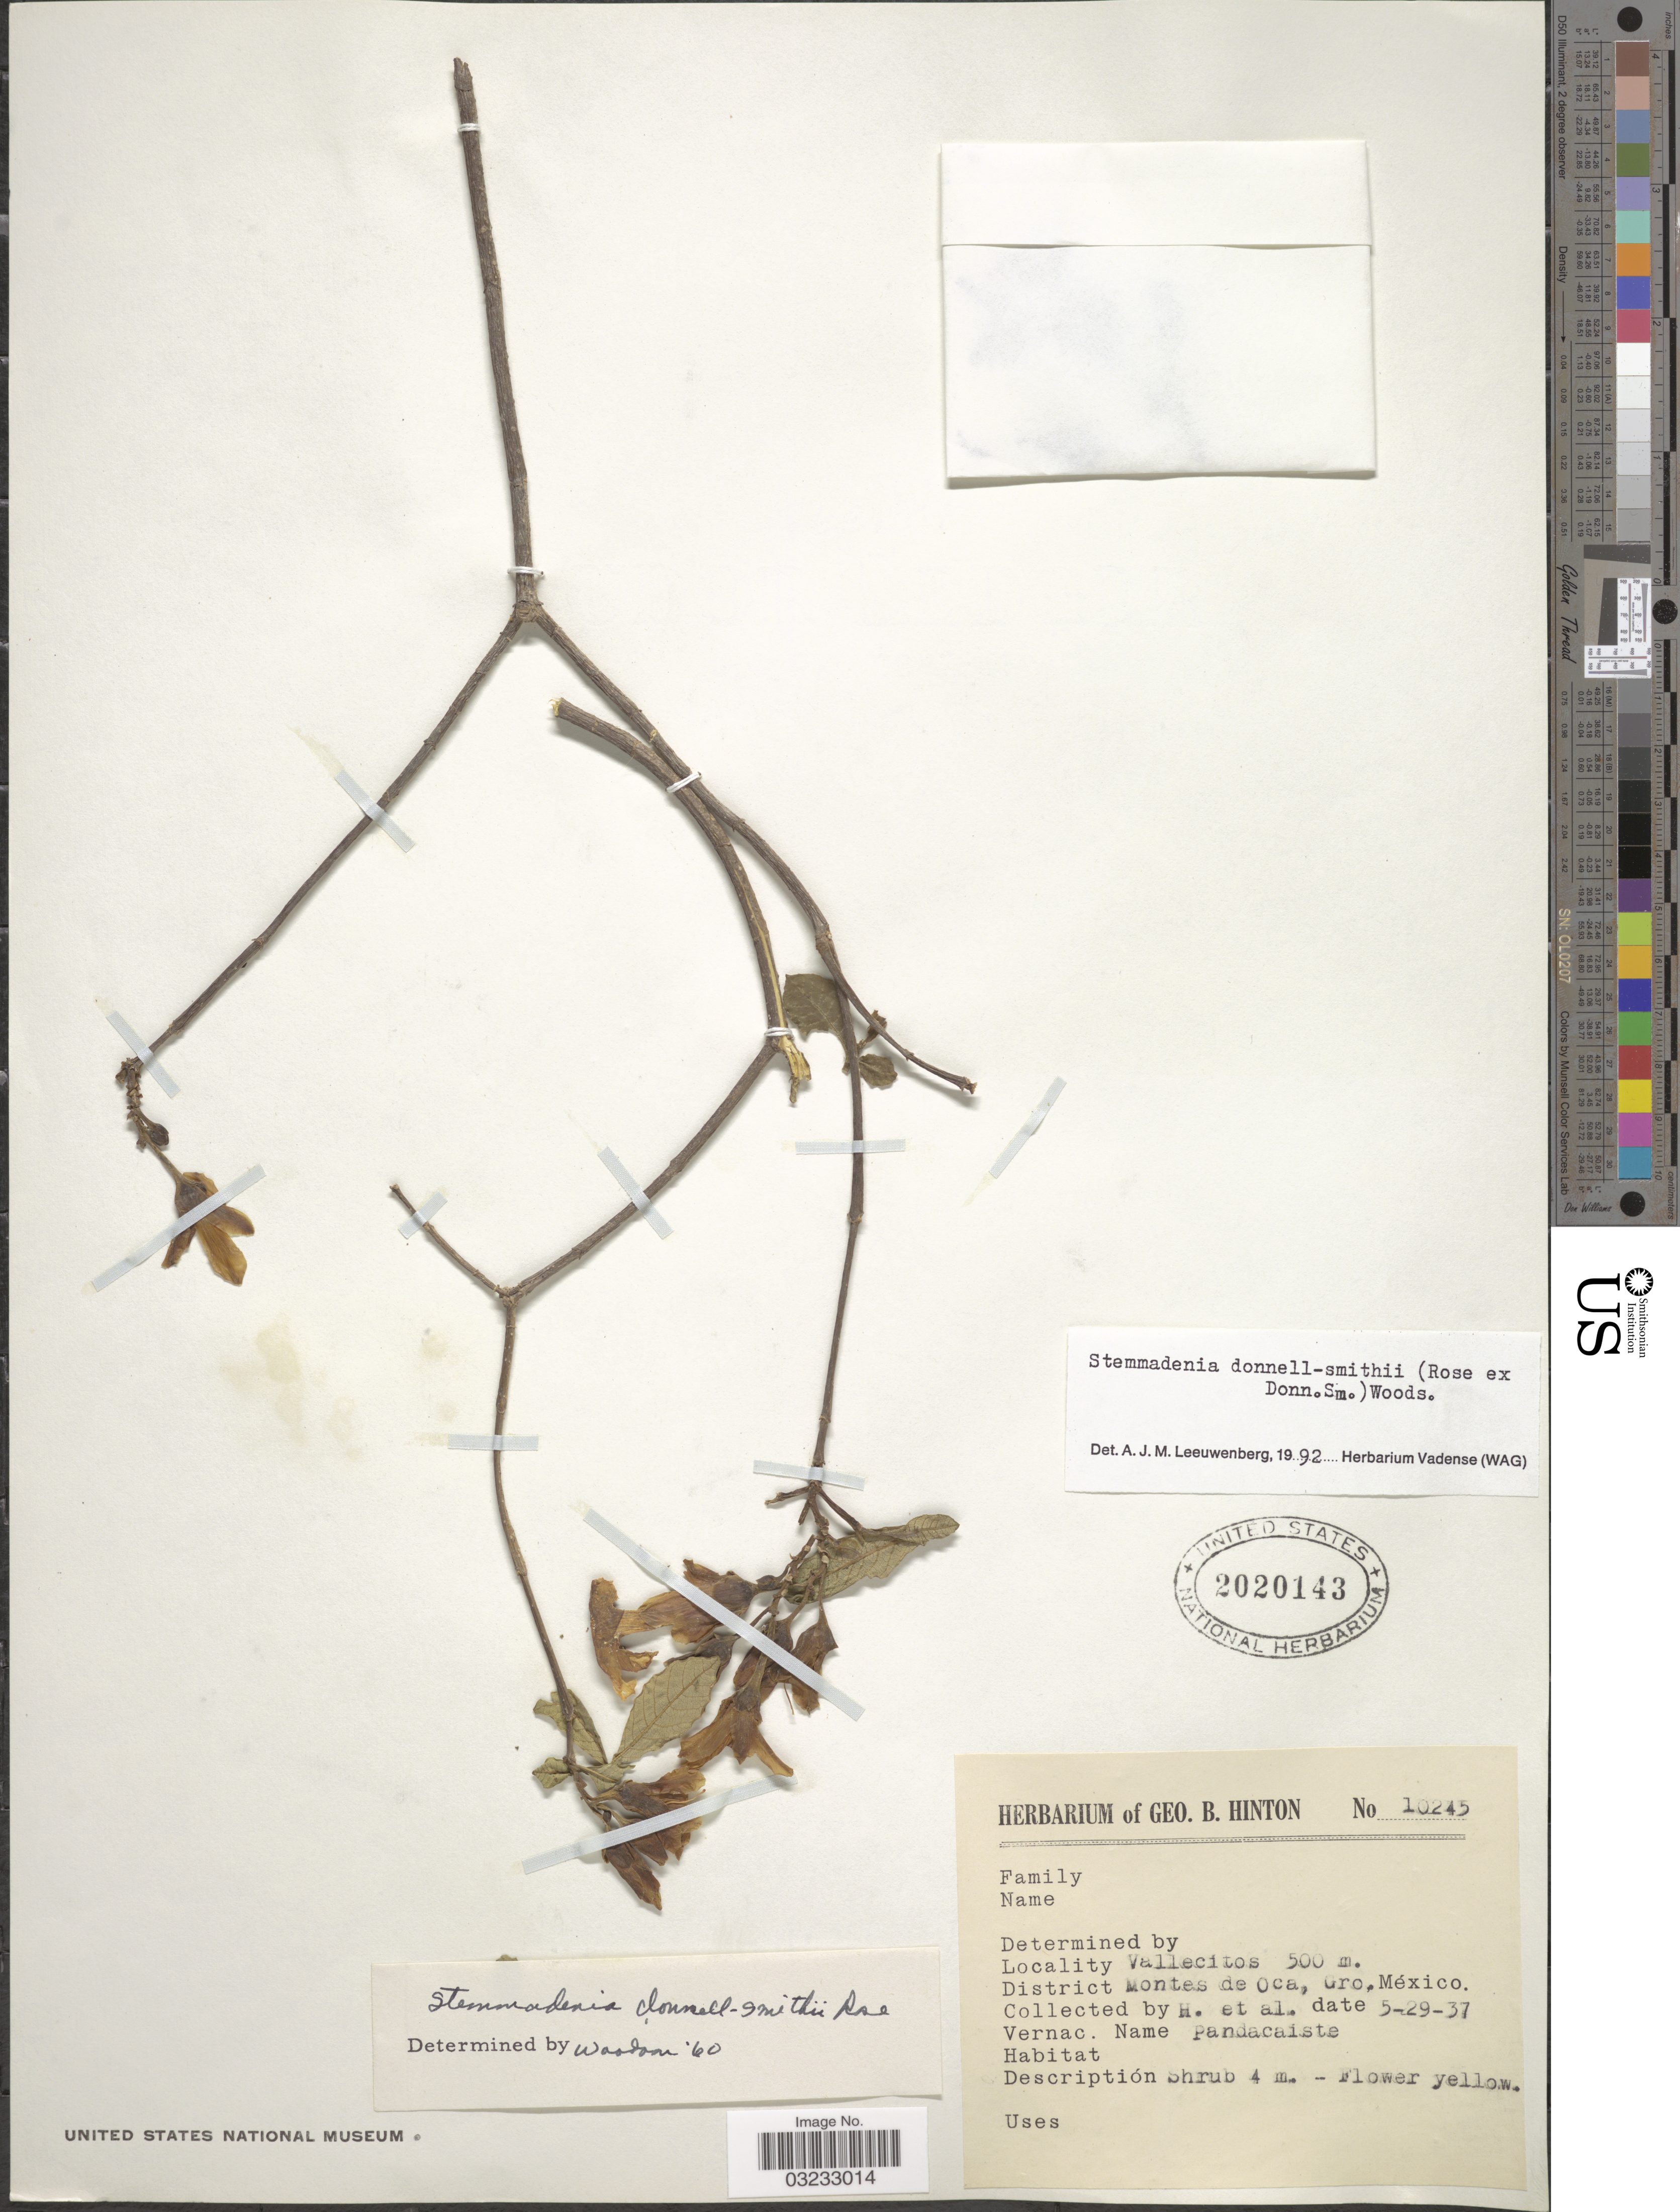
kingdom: Plantae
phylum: Tracheophyta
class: Magnoliopsida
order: Gentianales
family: Apocynaceae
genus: Stemmadenia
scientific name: Stemmadenia donnell-smithii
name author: (Rose ex Donn. Sm.) Woodson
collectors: G. B. Hinton & et al.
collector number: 10245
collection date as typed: Transcribed d/m/y: 29/5/37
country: Mexico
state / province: Guerrero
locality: Vallecitos, District Montes de Oca, Gro., México.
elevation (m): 500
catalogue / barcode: US 2020143